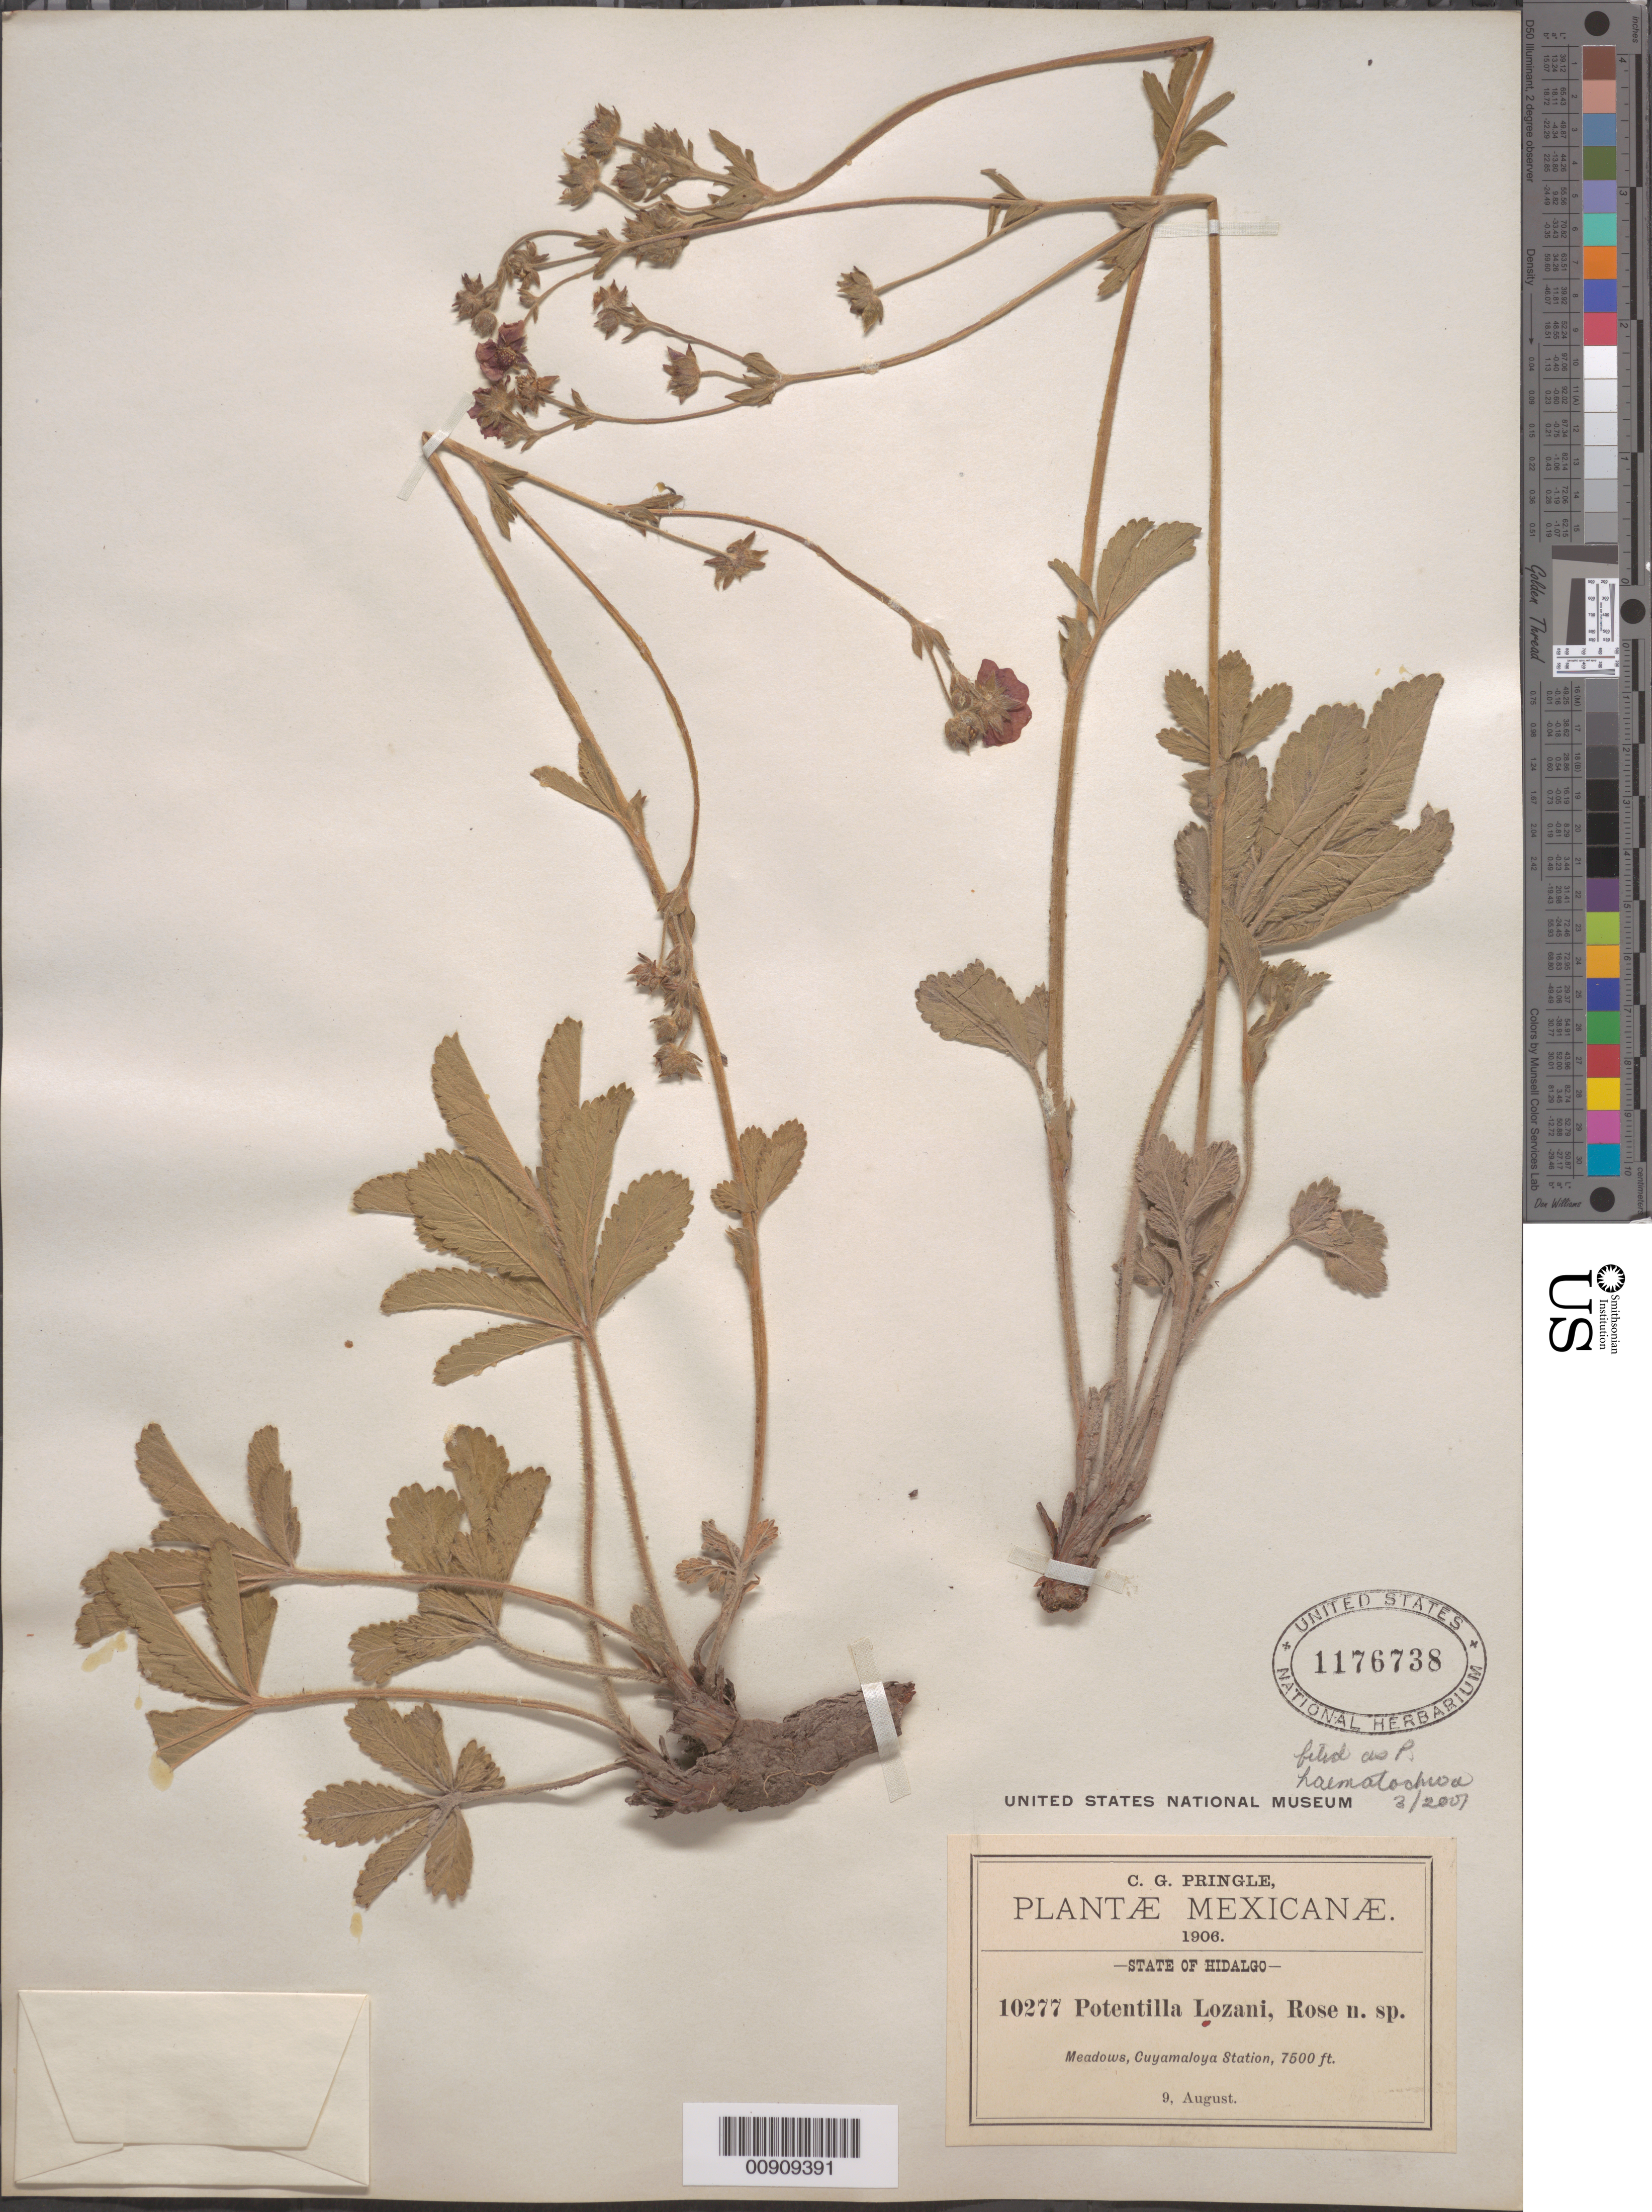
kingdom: Plantae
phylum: Tracheophyta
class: Magnoliopsida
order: Rosales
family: Rosaceae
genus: Potentilla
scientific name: Potentilla haematochrous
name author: Lehm.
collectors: C. G. Pringle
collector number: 10277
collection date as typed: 09 Aug 1906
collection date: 1906-08-09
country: Mexico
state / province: Hidalgo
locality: Cuyamaloya Station, State of Hidalgo.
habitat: Meadows.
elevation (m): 2286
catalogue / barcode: US 1176738